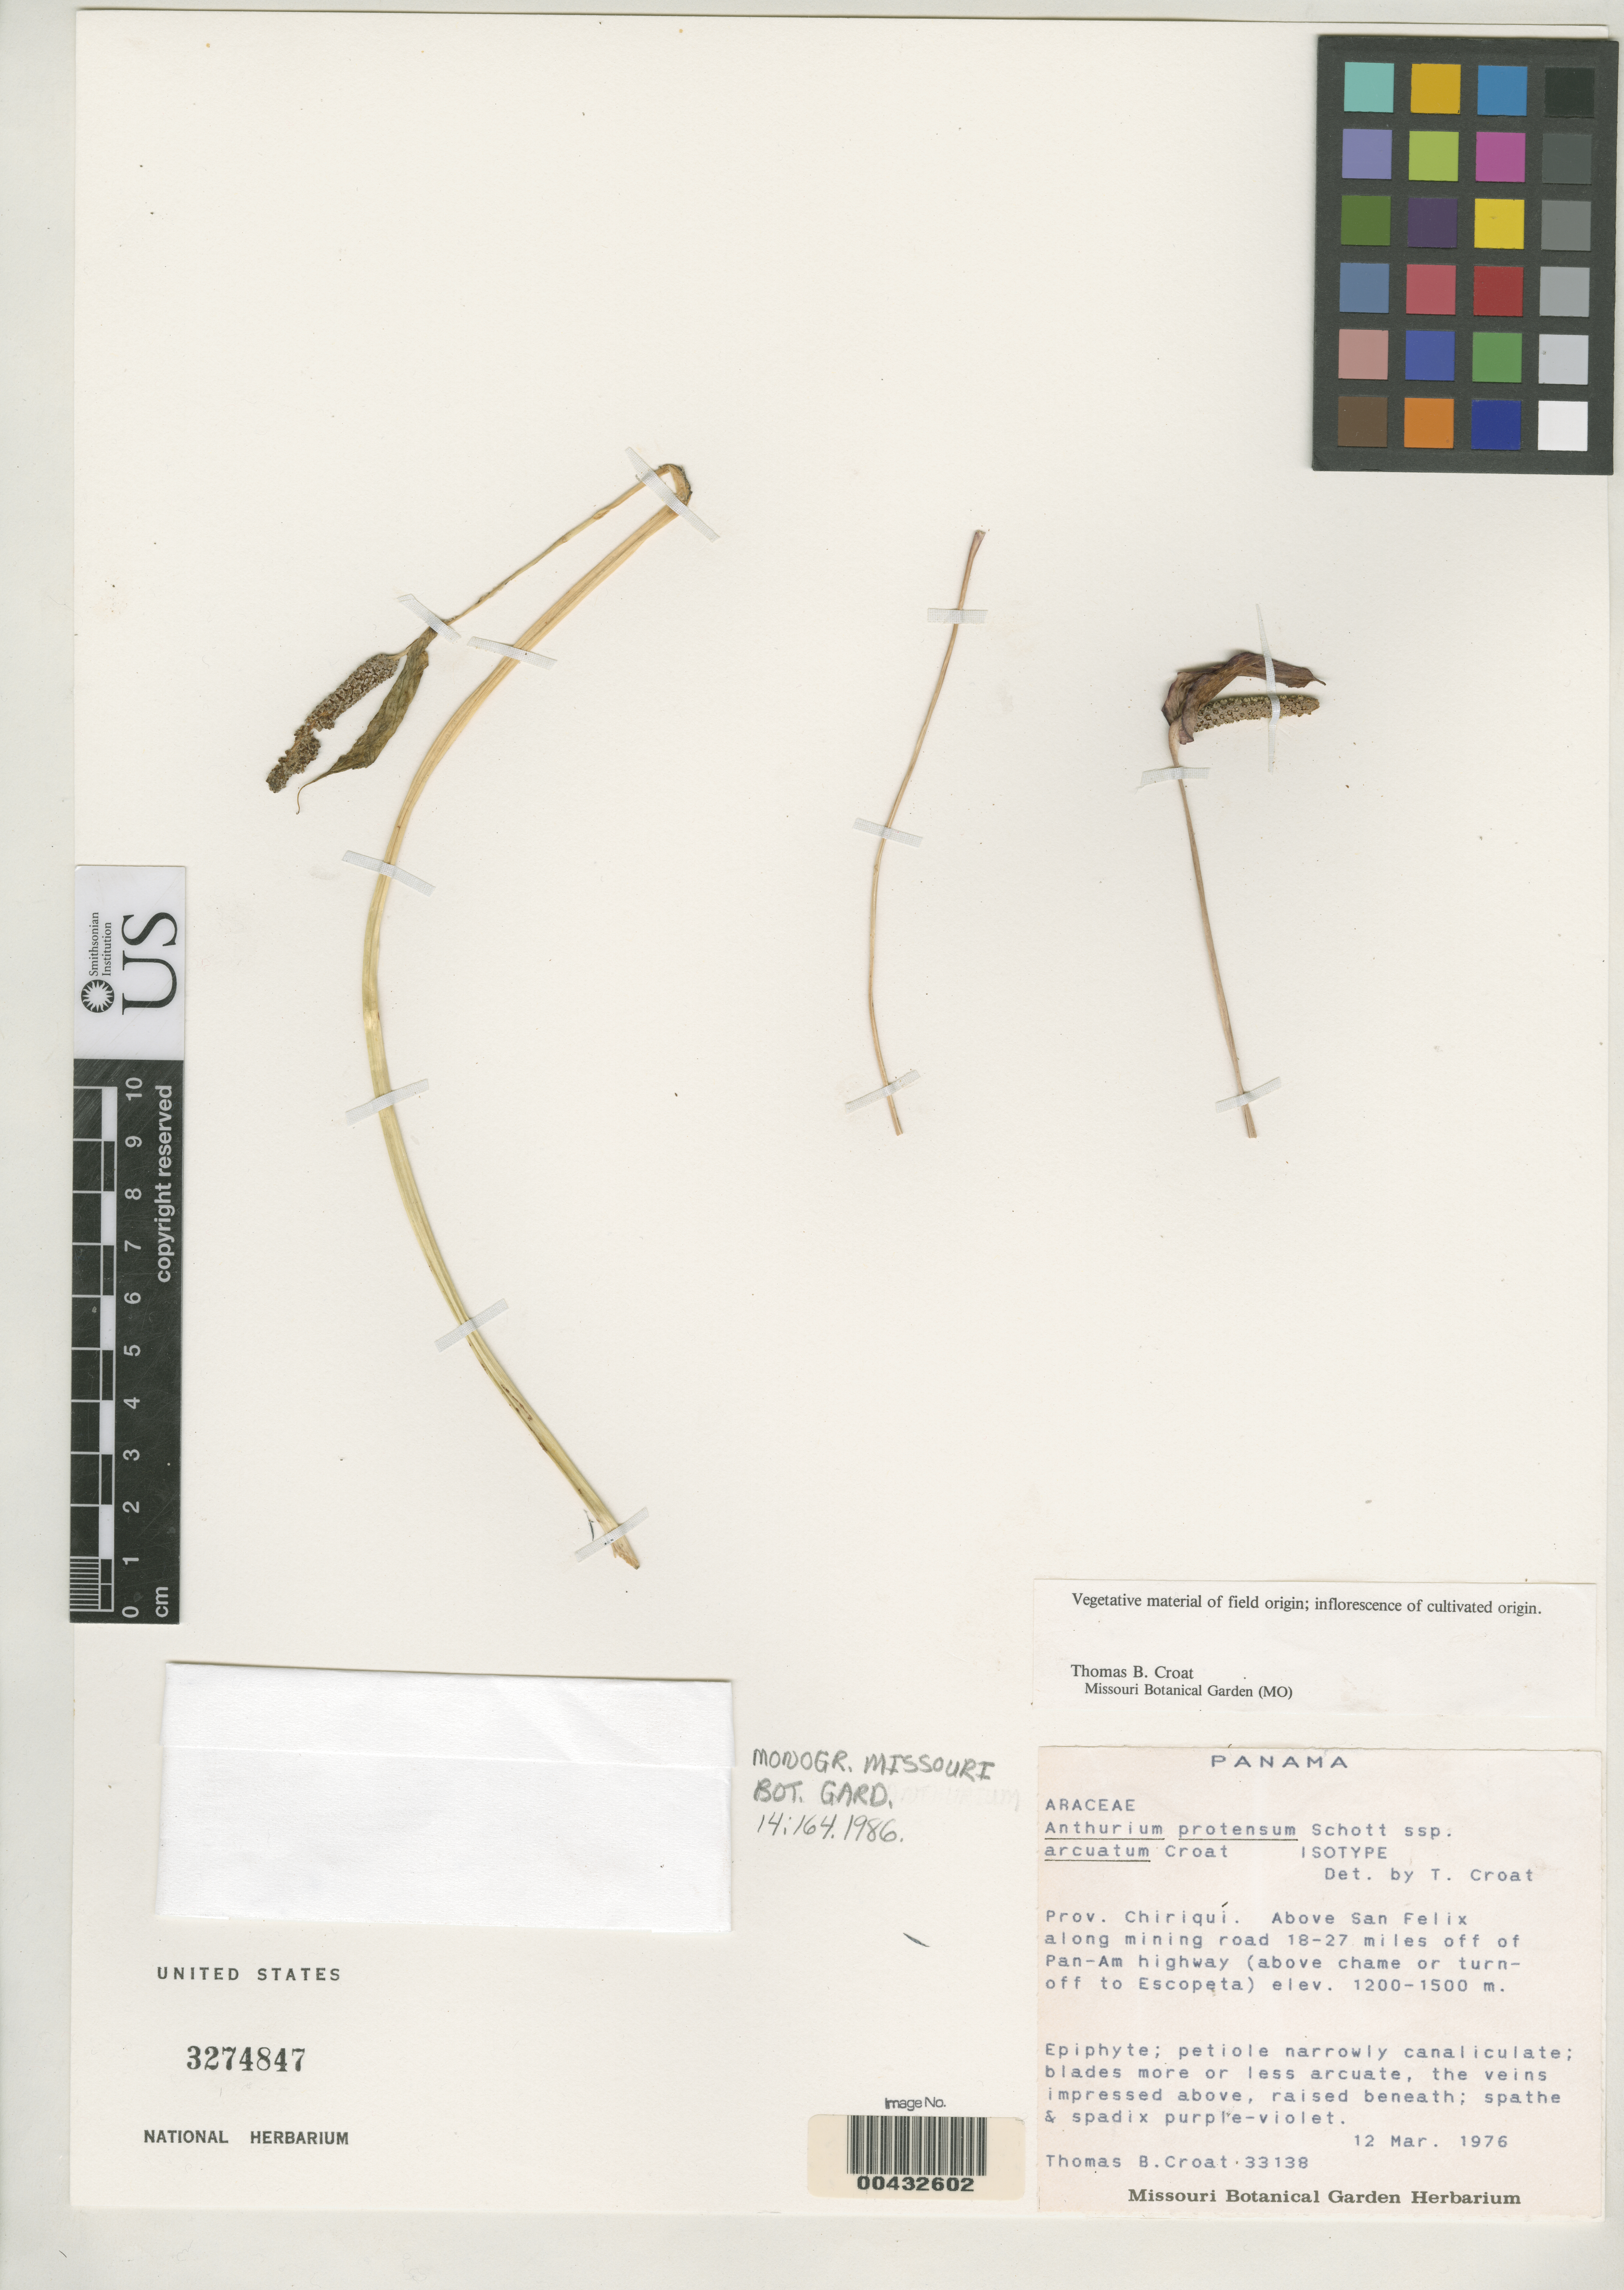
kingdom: Plantae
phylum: Tracheophyta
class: Liliopsida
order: Alismatales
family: Araceae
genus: Anthurium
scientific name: Anthurium protensum subsp. arcuatum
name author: Croat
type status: Isotype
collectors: T. B. Croat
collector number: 33138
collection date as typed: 12 Mar 1976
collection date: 1976-03-12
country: Panama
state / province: Chiriquí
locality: Above San Felix along mining road 18-27 mi of f of Pan Am Highway (above Chame or turn-off to Escopeta).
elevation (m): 1200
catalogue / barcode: US 3274847